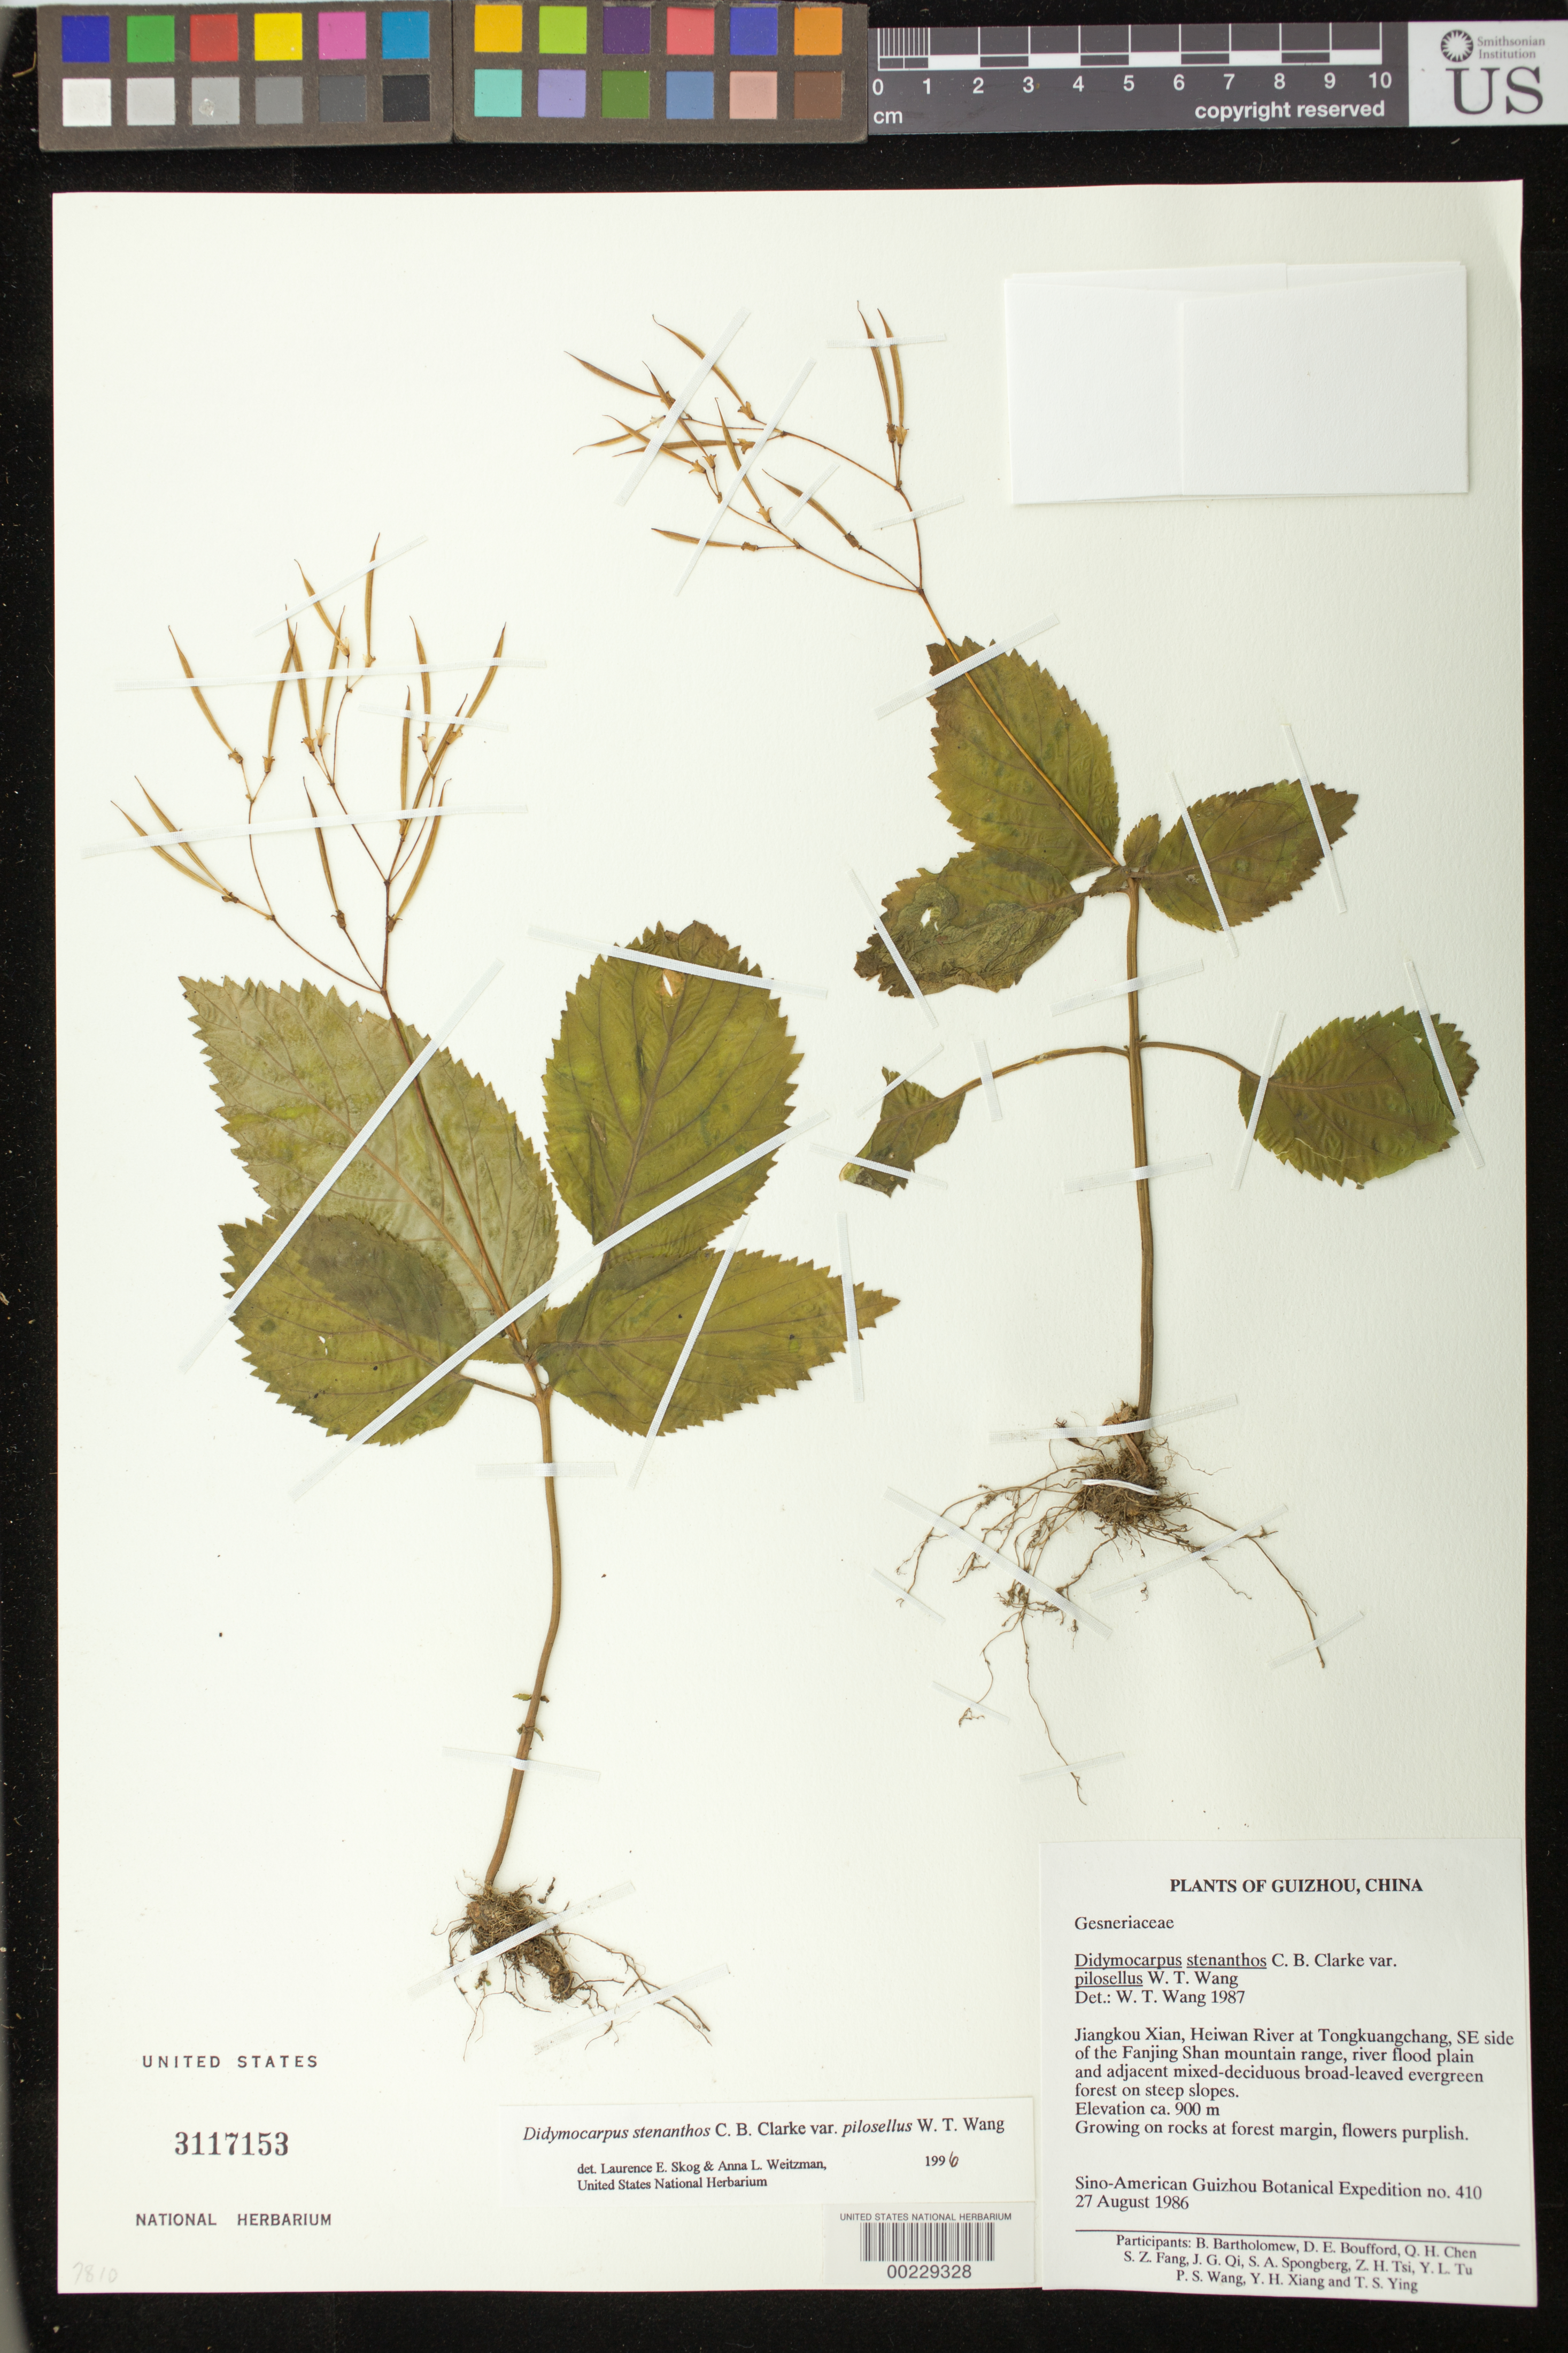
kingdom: Plantae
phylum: Tracheophyta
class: Magnoliopsida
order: Lamiales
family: Gesneriaceae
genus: Didymocarpus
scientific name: Didymocarpus stenanthos var. pilosellus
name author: W.T. Wang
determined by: Wang, W. T.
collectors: Sino-Amer. Guizhou Bot. Exped.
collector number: S-AGBE 410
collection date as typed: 27 Aug 1986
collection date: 1986-08-27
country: China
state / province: Guizhou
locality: Jiangkou xian, heiwan river at tongkuangchang, se side of the fanjing shan mountain range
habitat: River flood plain & adjacent mixed-deciduous broad-leaved forest, growing on rocks at forest margin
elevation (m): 900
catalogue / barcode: US 3117153